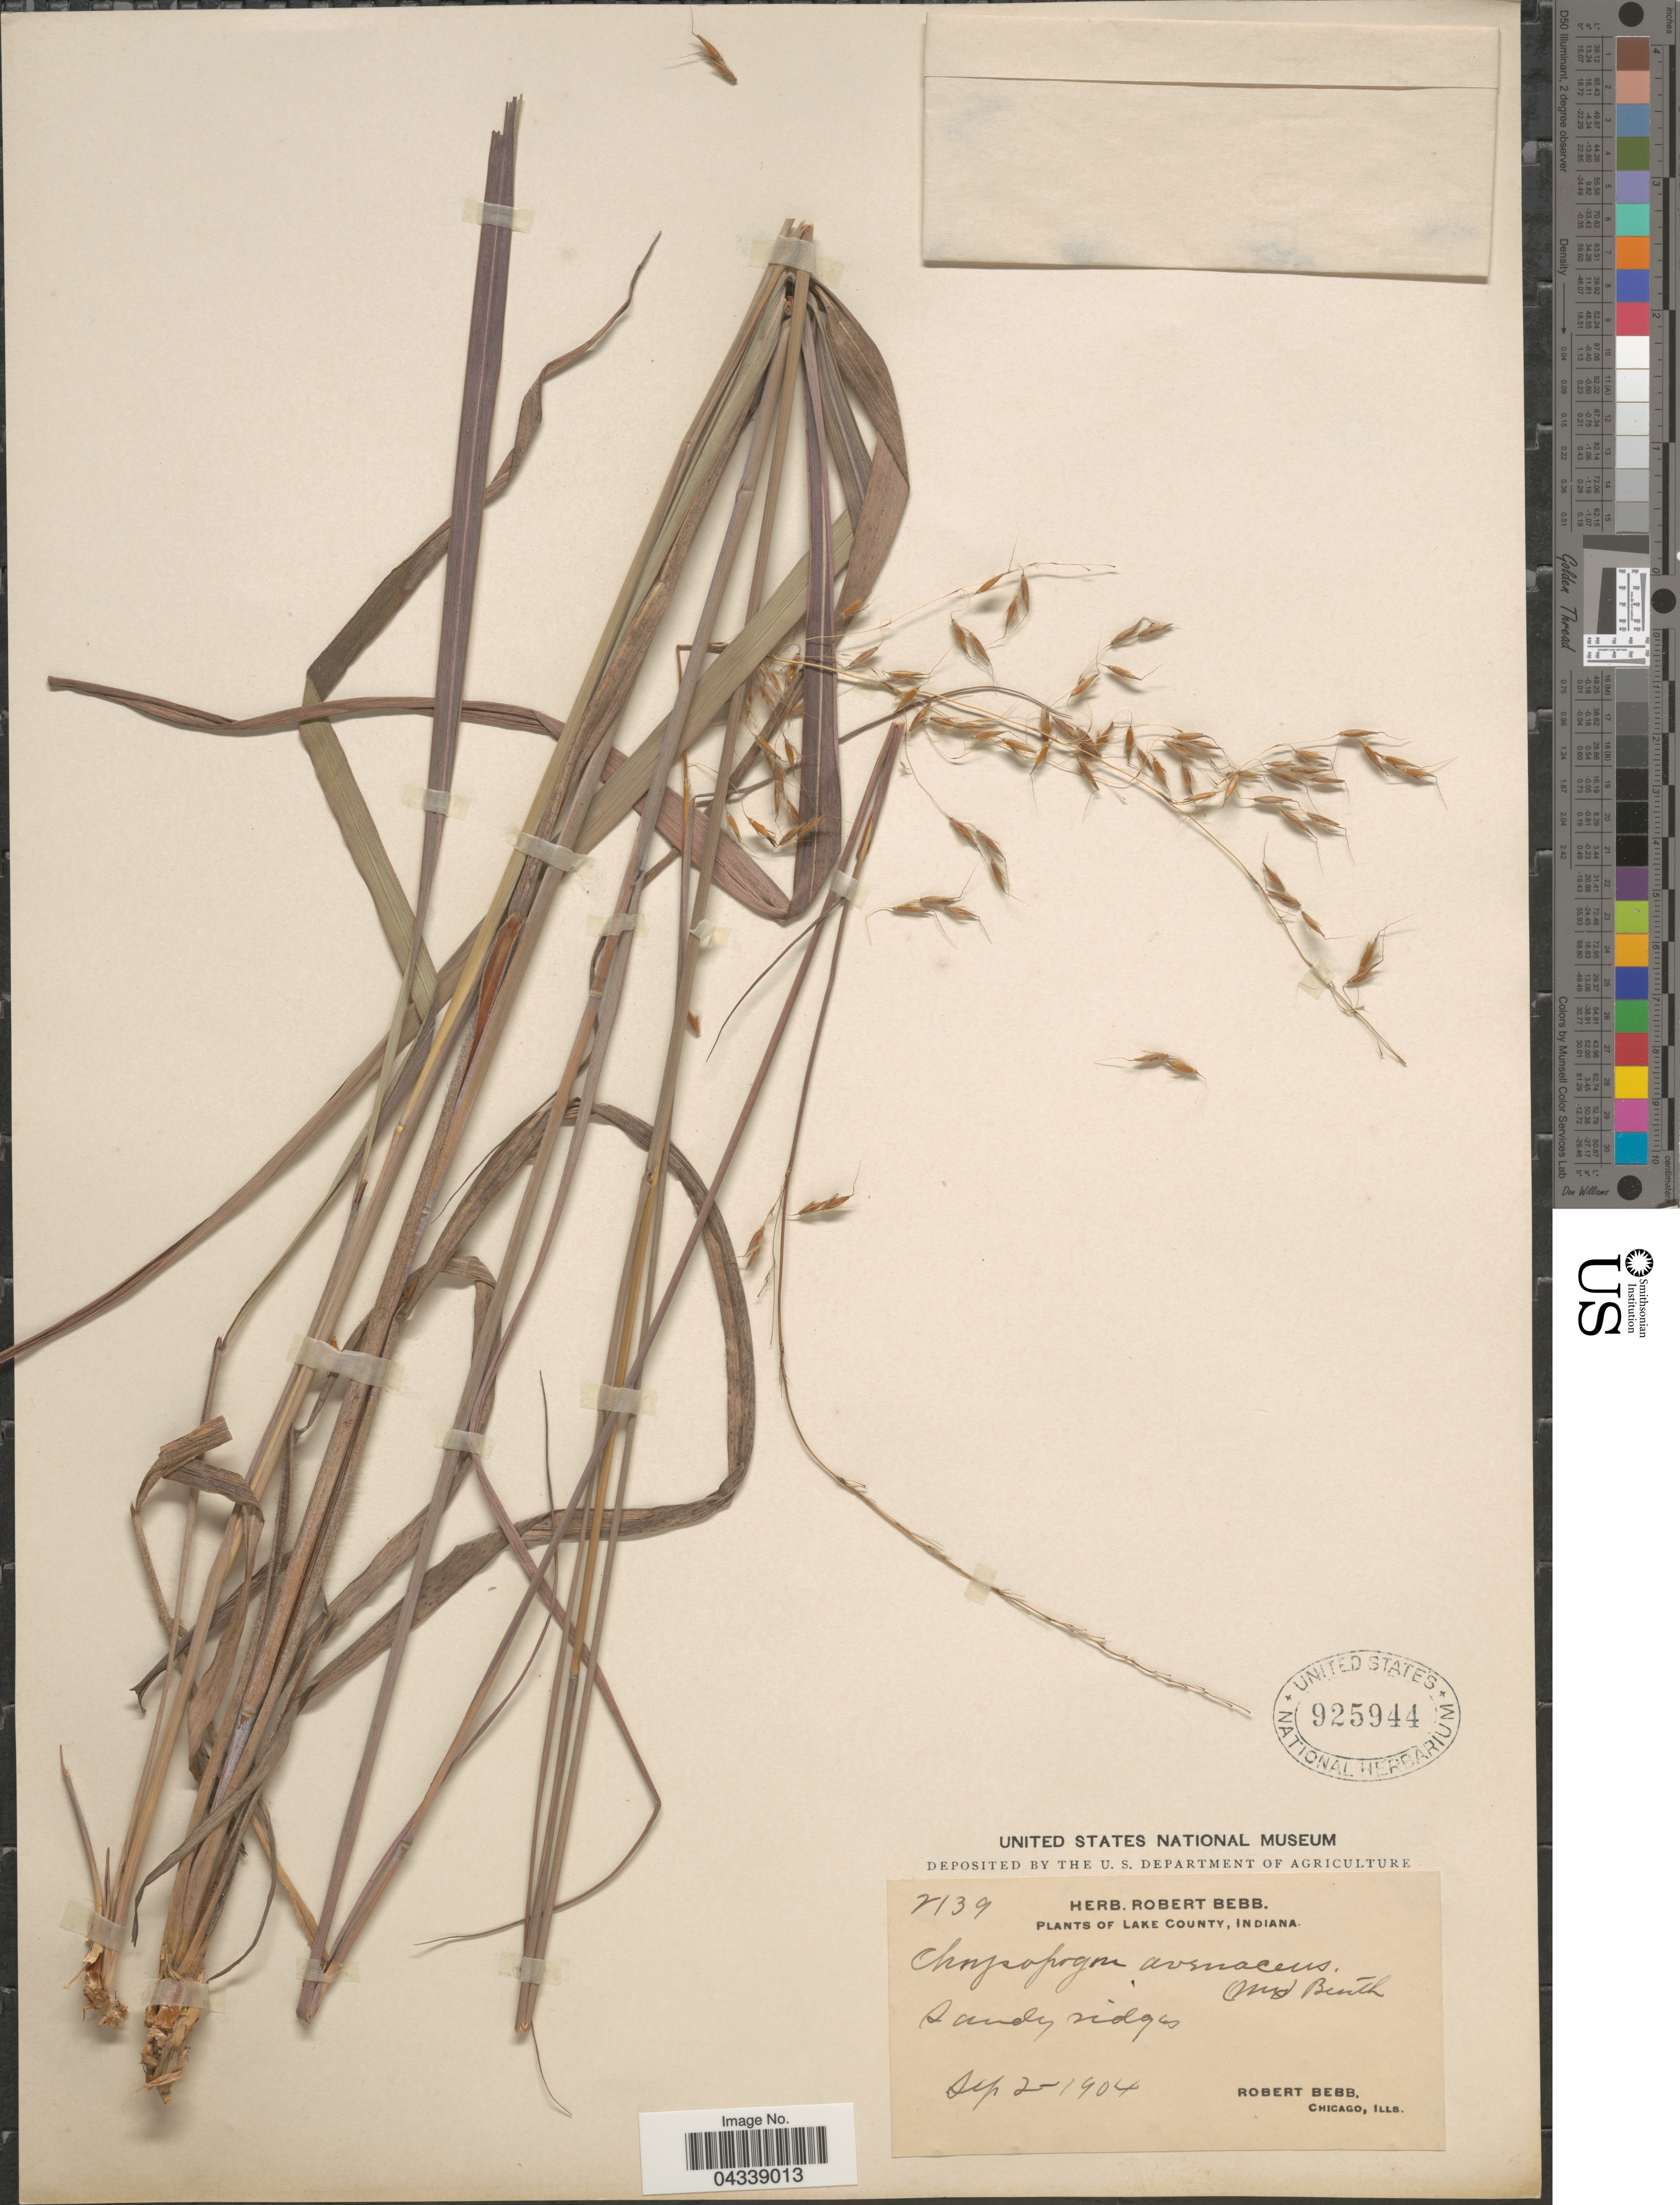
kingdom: Plantae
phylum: Tracheophyta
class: Liliopsida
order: Poales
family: Poaceae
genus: Sorghastrum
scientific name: Sorghastrum nutans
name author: (L.) Nash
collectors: R. Bebb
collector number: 2139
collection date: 1904-09-02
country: United States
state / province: Indiana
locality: Lake County. Sandy ridges.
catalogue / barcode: US 925944